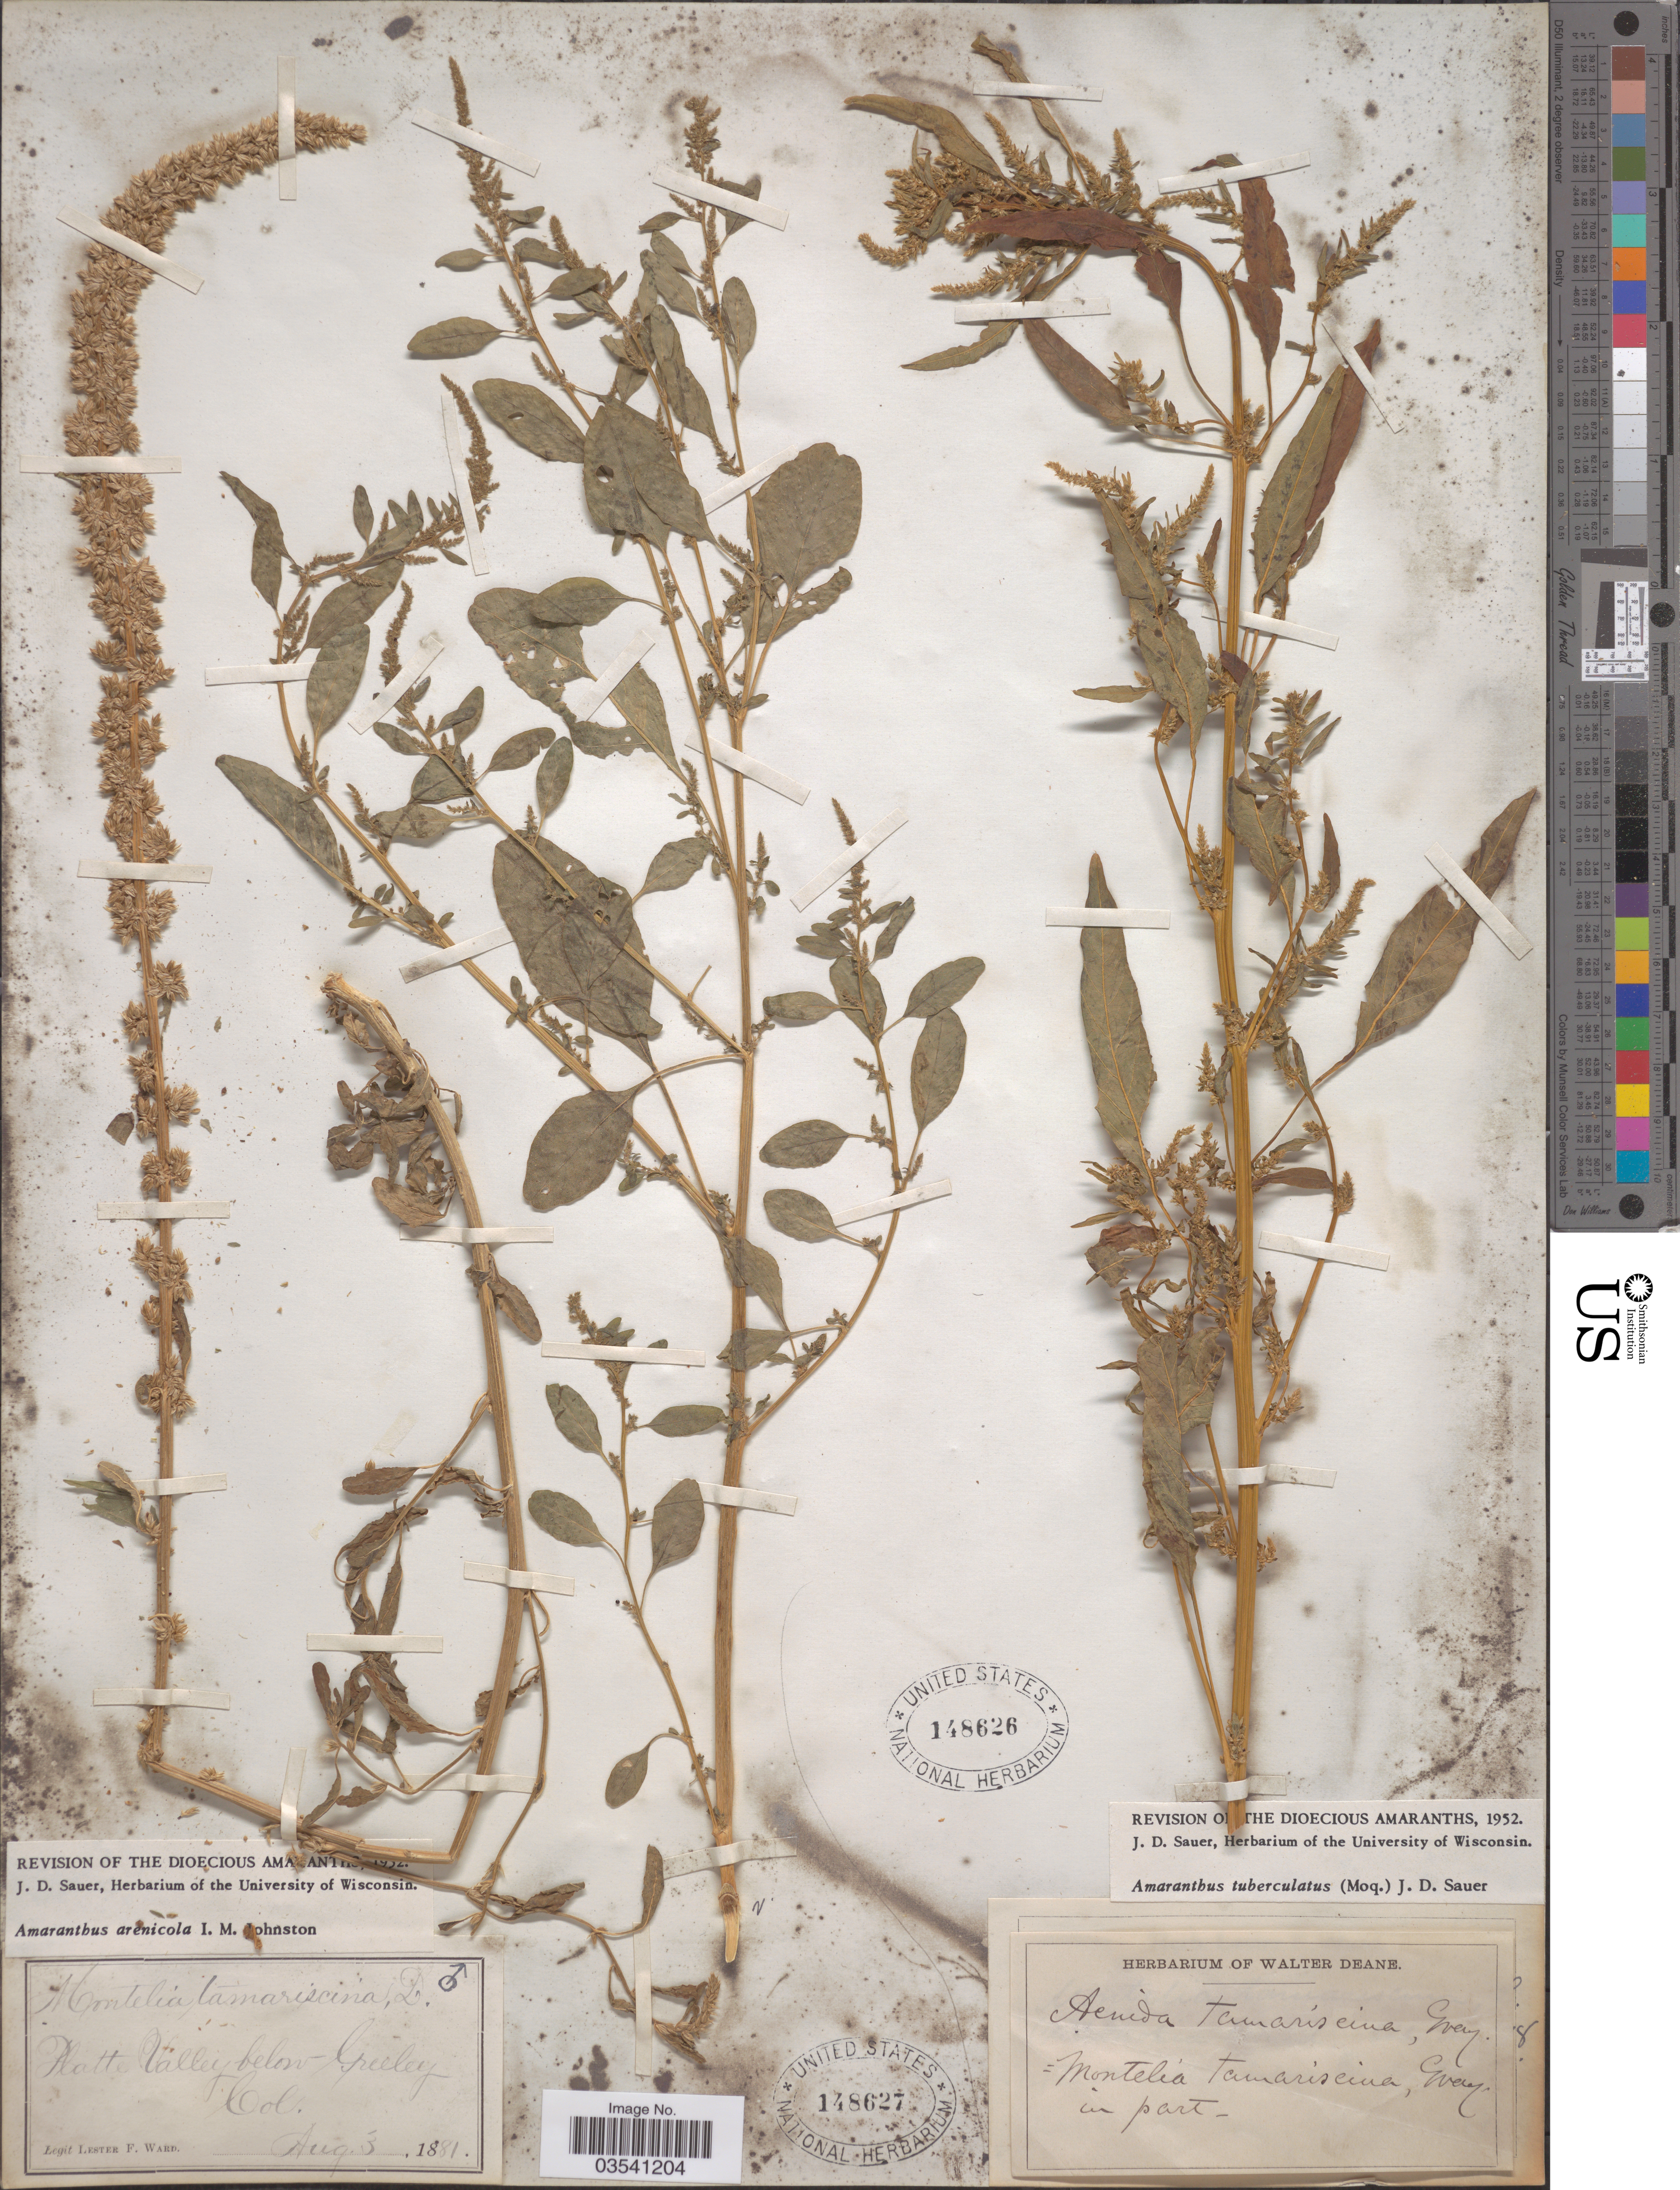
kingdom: Plantae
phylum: Tracheophyta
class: Magnoliopsida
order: Caryophyllales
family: Amaranthaceae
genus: Amaranthus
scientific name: Amaranthus tuberculatus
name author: (Moq.) J.D. Sauer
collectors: L. F. Ward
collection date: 1881-08-03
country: United States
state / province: Colorado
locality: Platte Valley below Greeley.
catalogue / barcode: US 148627